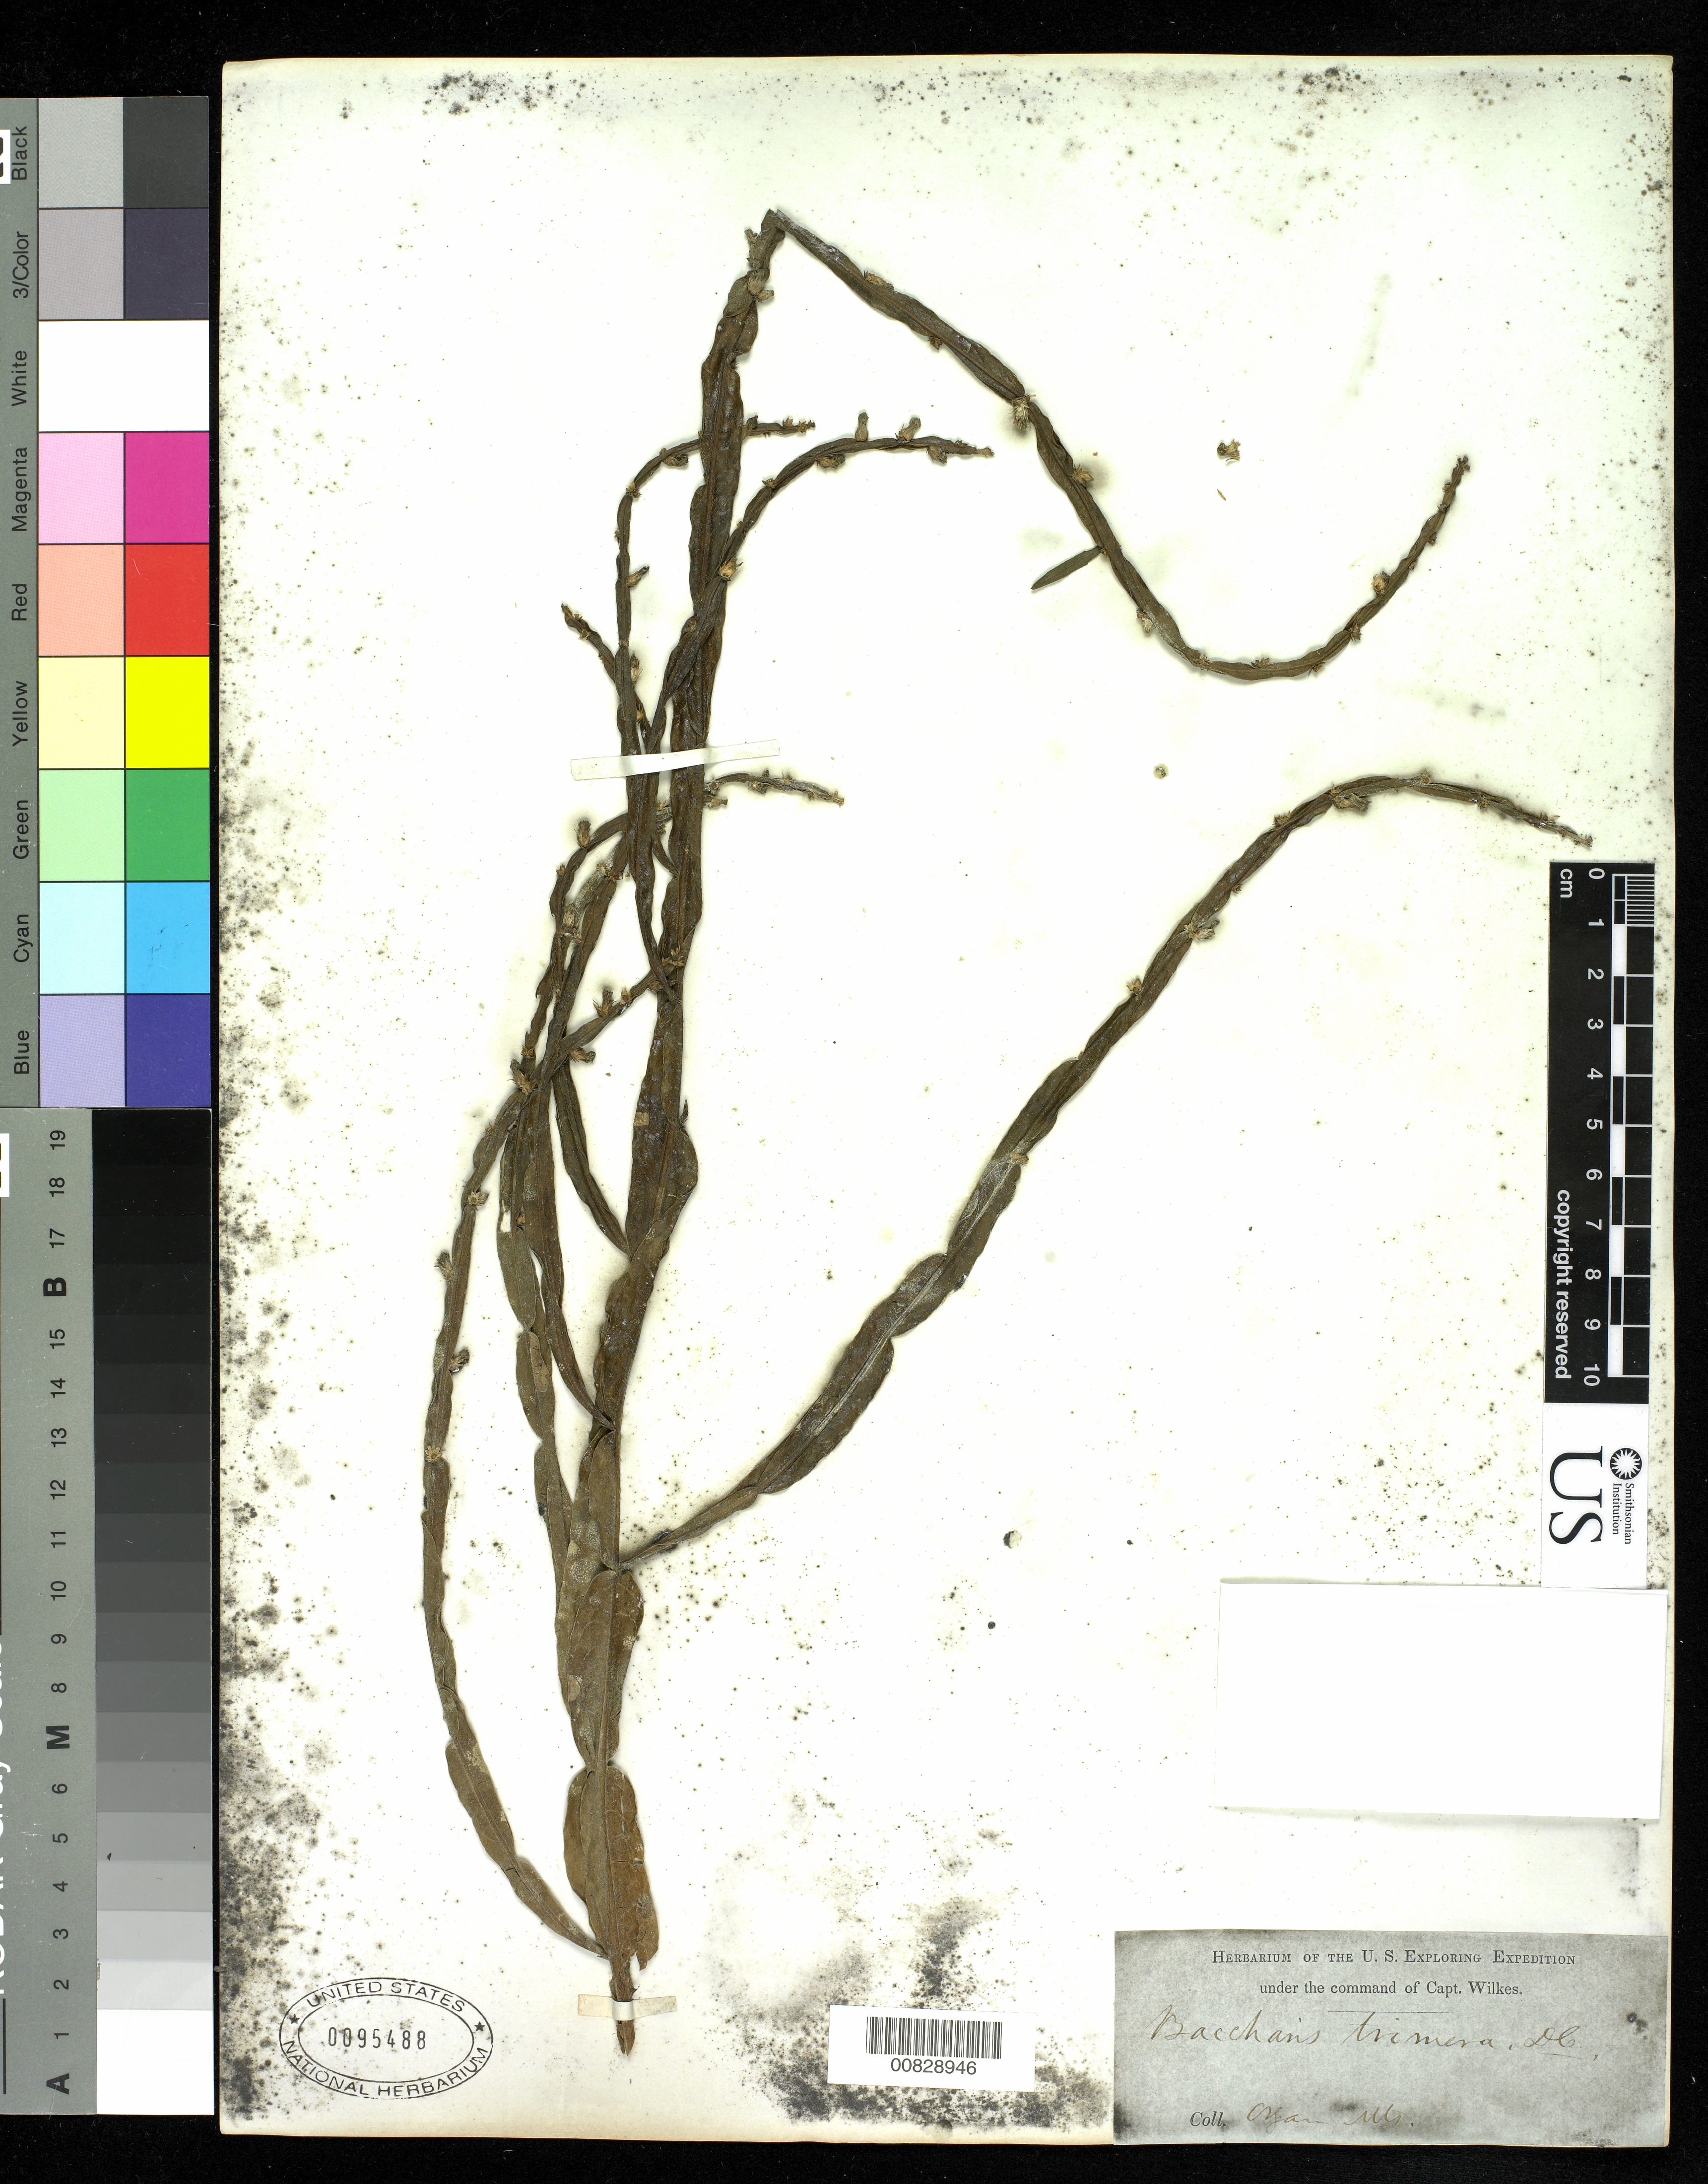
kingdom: Plantae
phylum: Tracheophyta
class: Magnoliopsida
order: Asterales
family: Asteraceae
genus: Baccharis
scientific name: Baccharis genistelloides var. trimera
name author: (Less.) Baker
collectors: Wilkes Explor. Exped.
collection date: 1838/1842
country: Brazil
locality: Organ Mts.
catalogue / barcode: US 95488